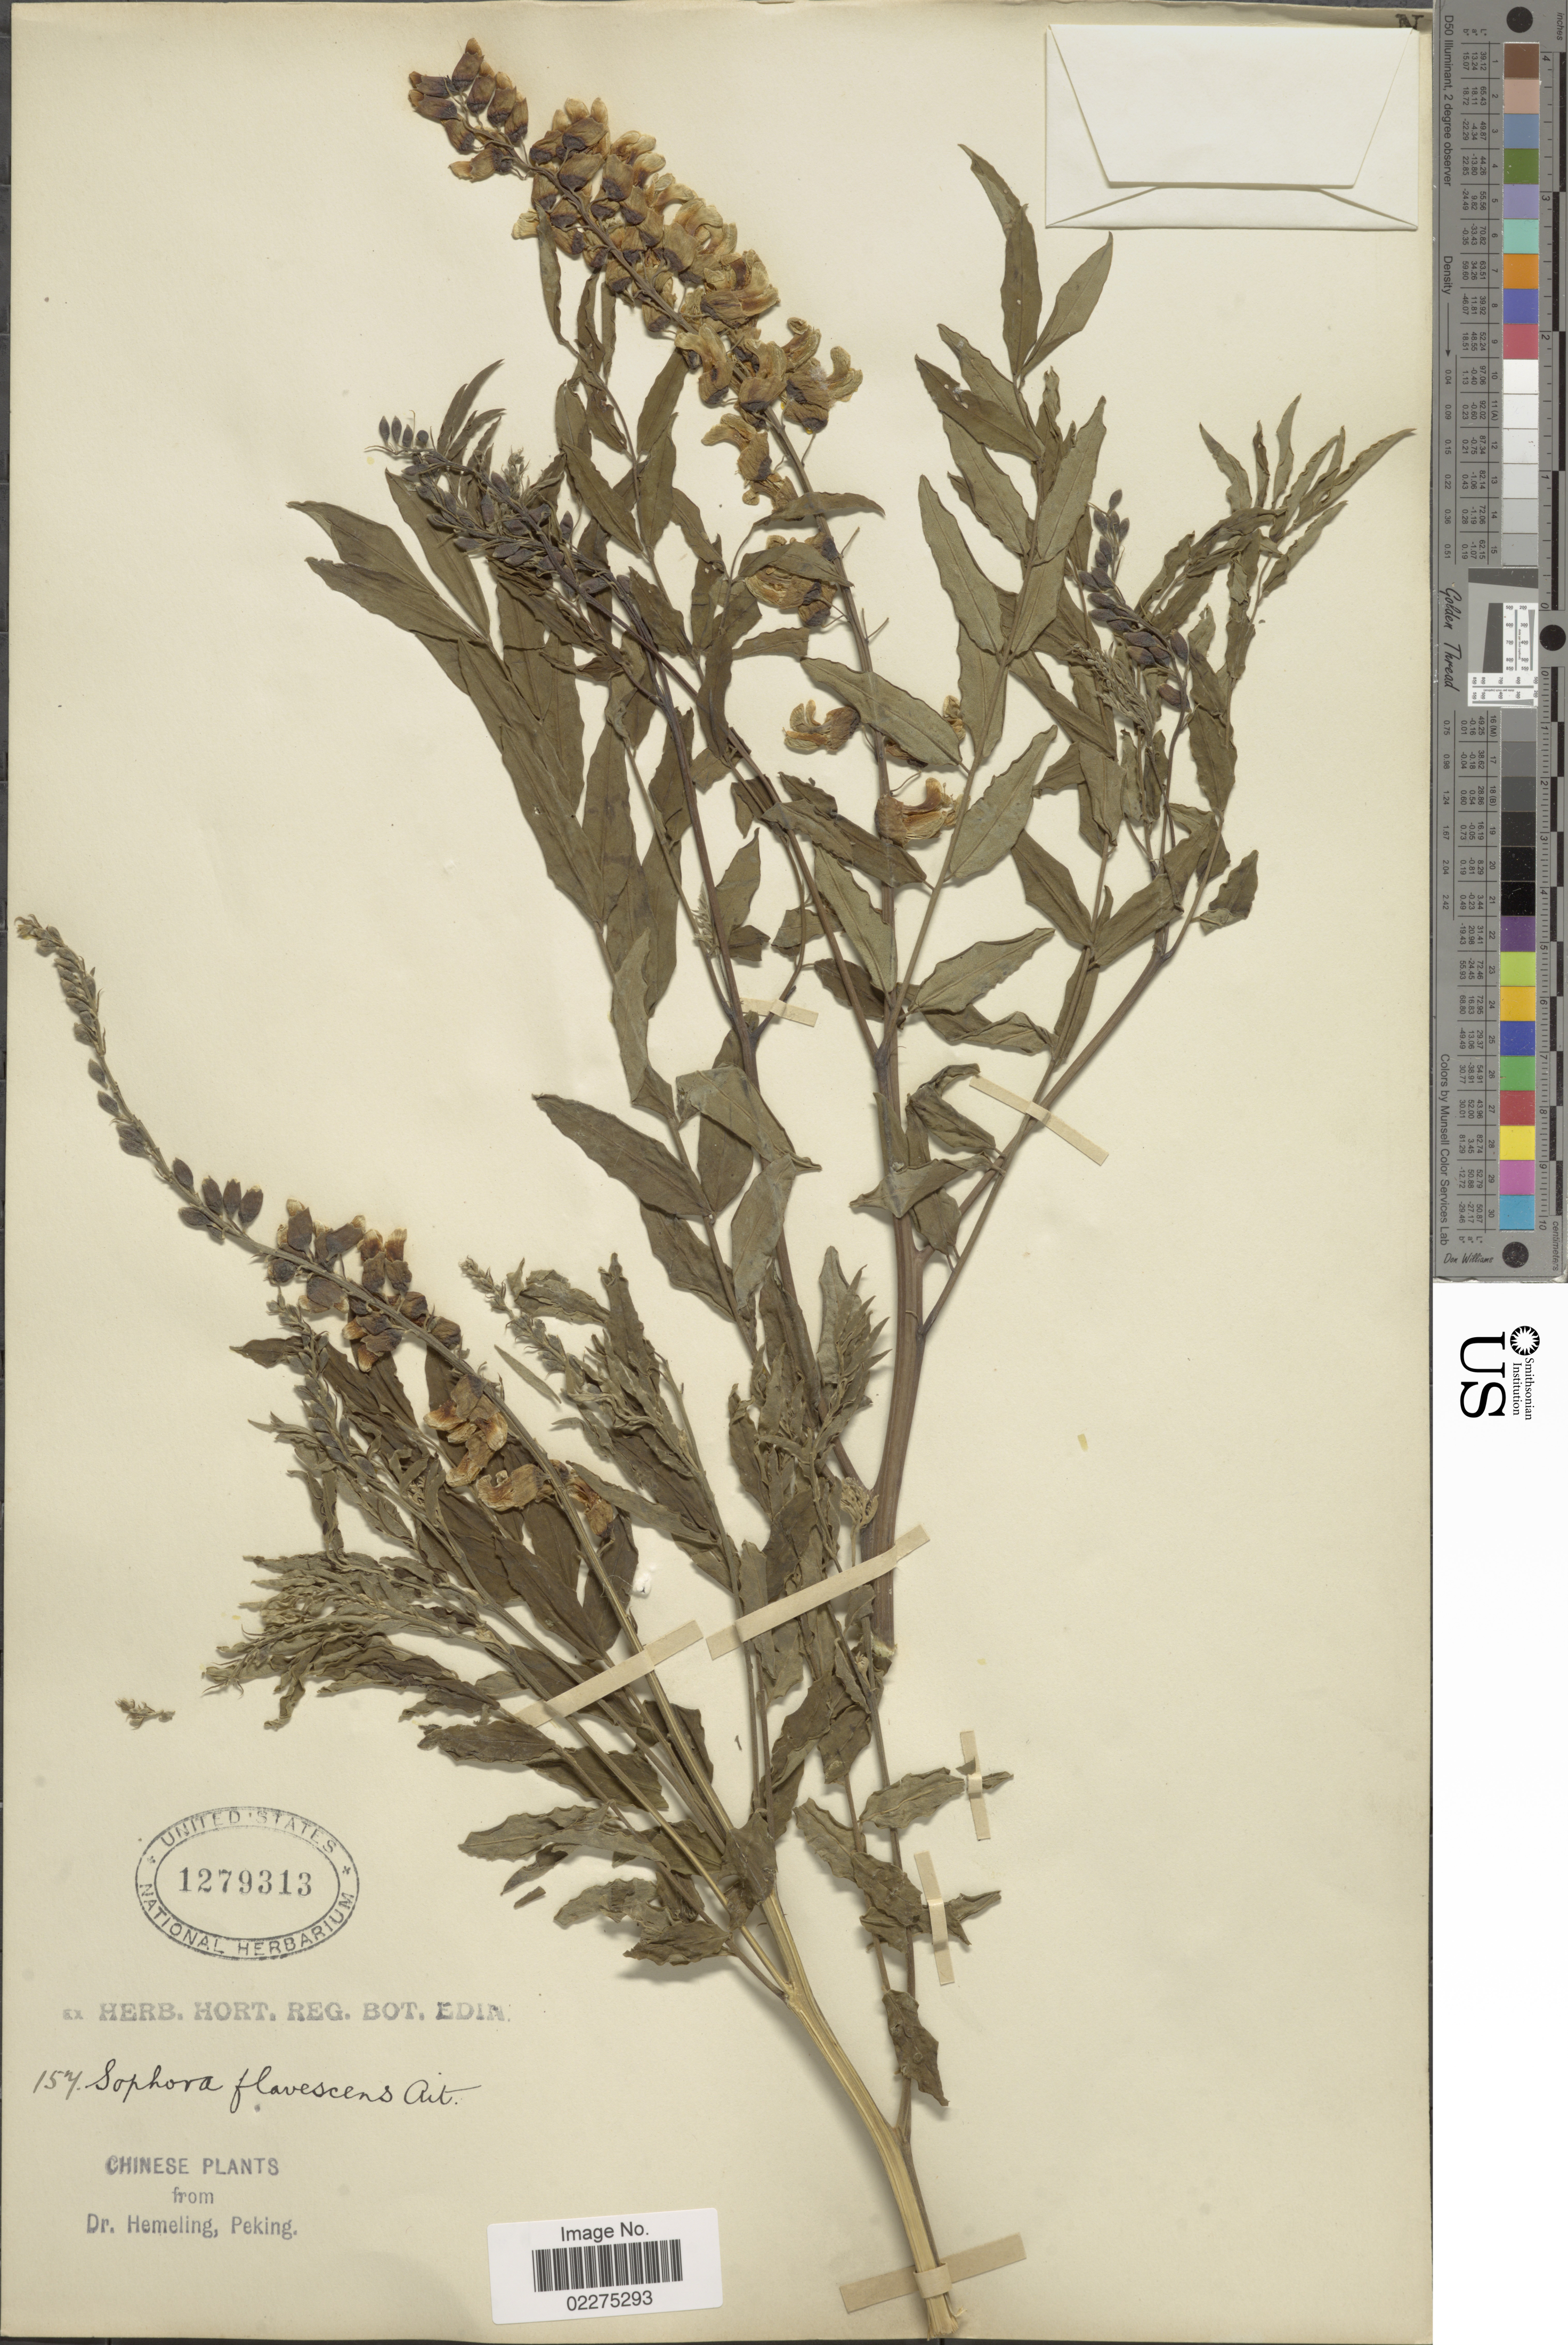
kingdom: Plantae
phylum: Tracheophyta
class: Magnoliopsida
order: Fabales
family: Fabaceae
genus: Sophora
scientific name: Sophora flavescens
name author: Aiton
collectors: -. Hemeling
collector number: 157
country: China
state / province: Beijing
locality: Peking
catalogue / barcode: US 1279313